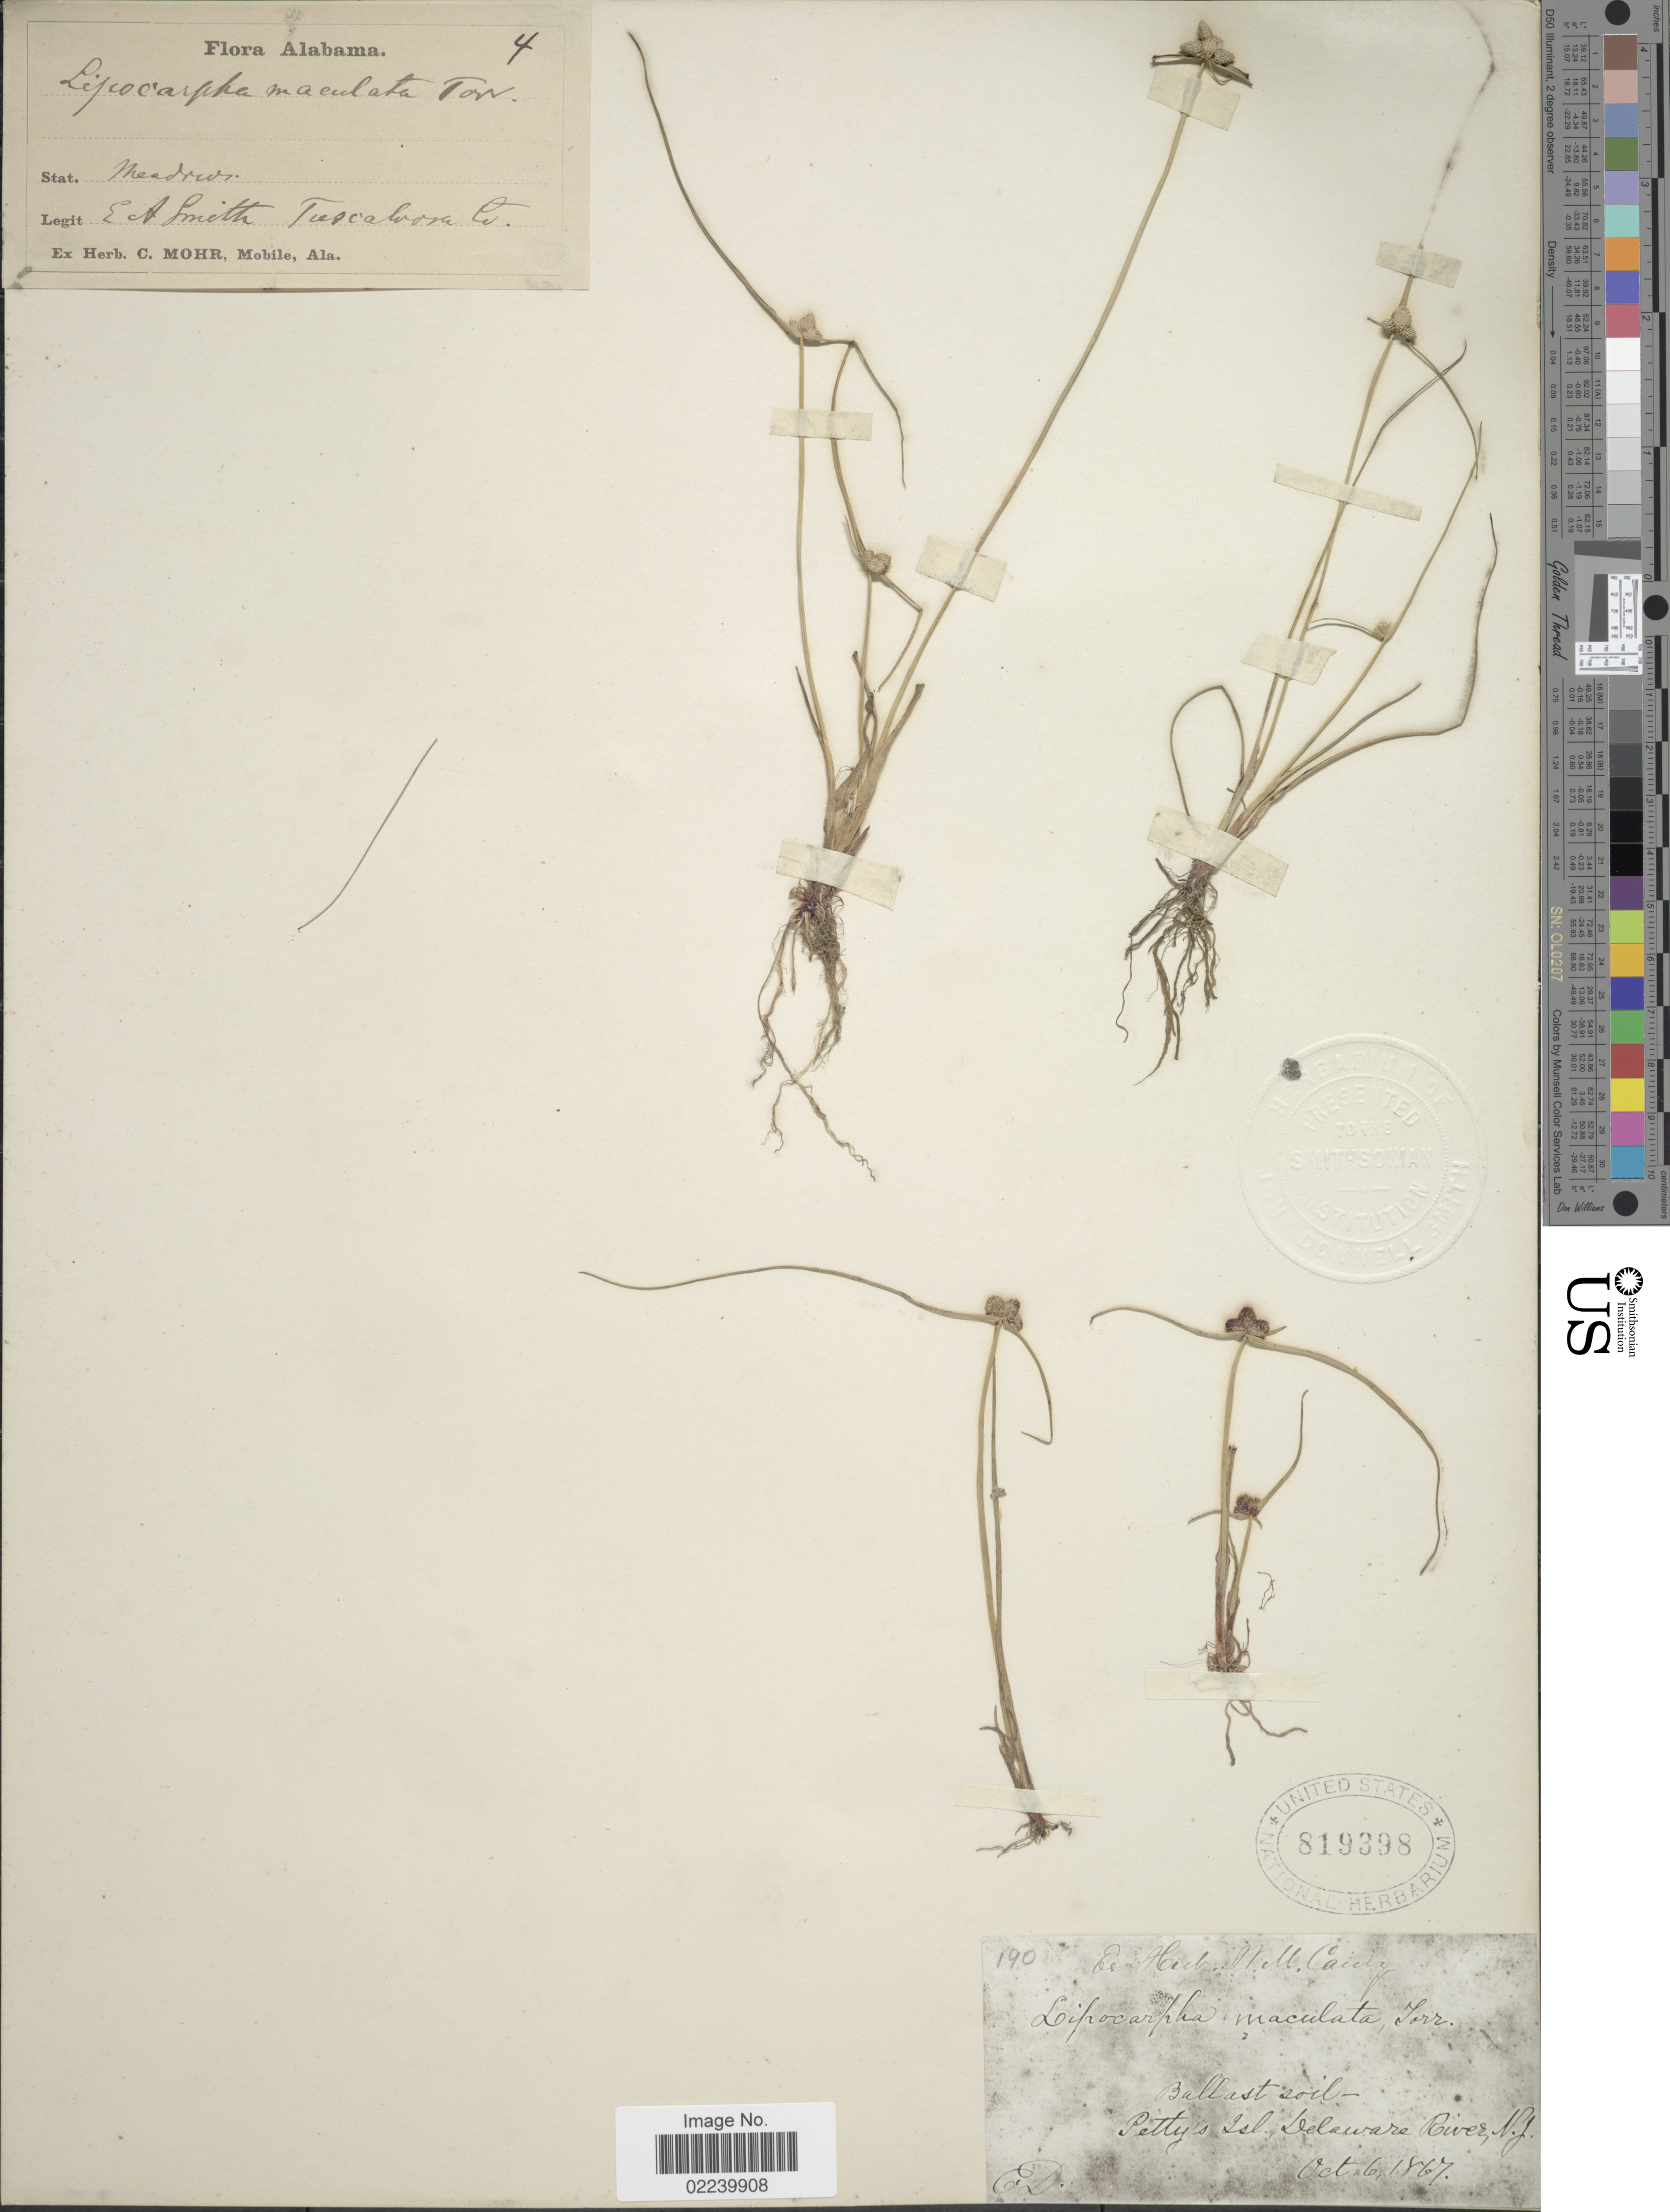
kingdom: Plantae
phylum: Tracheophyta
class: Liliopsida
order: Poales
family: Cyperaceae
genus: Cyperus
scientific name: Cyperus neotropicalis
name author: Alain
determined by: Strong, M. T., (US), Smithsonian Institution - National Museum of Natural History (UNITED STATES)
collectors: E. A. Smith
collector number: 190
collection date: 1867-10-06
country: United States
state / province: New Jersey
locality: Petty's Isl., Delaware River, Tuscaloosa Co.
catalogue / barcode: US 819398